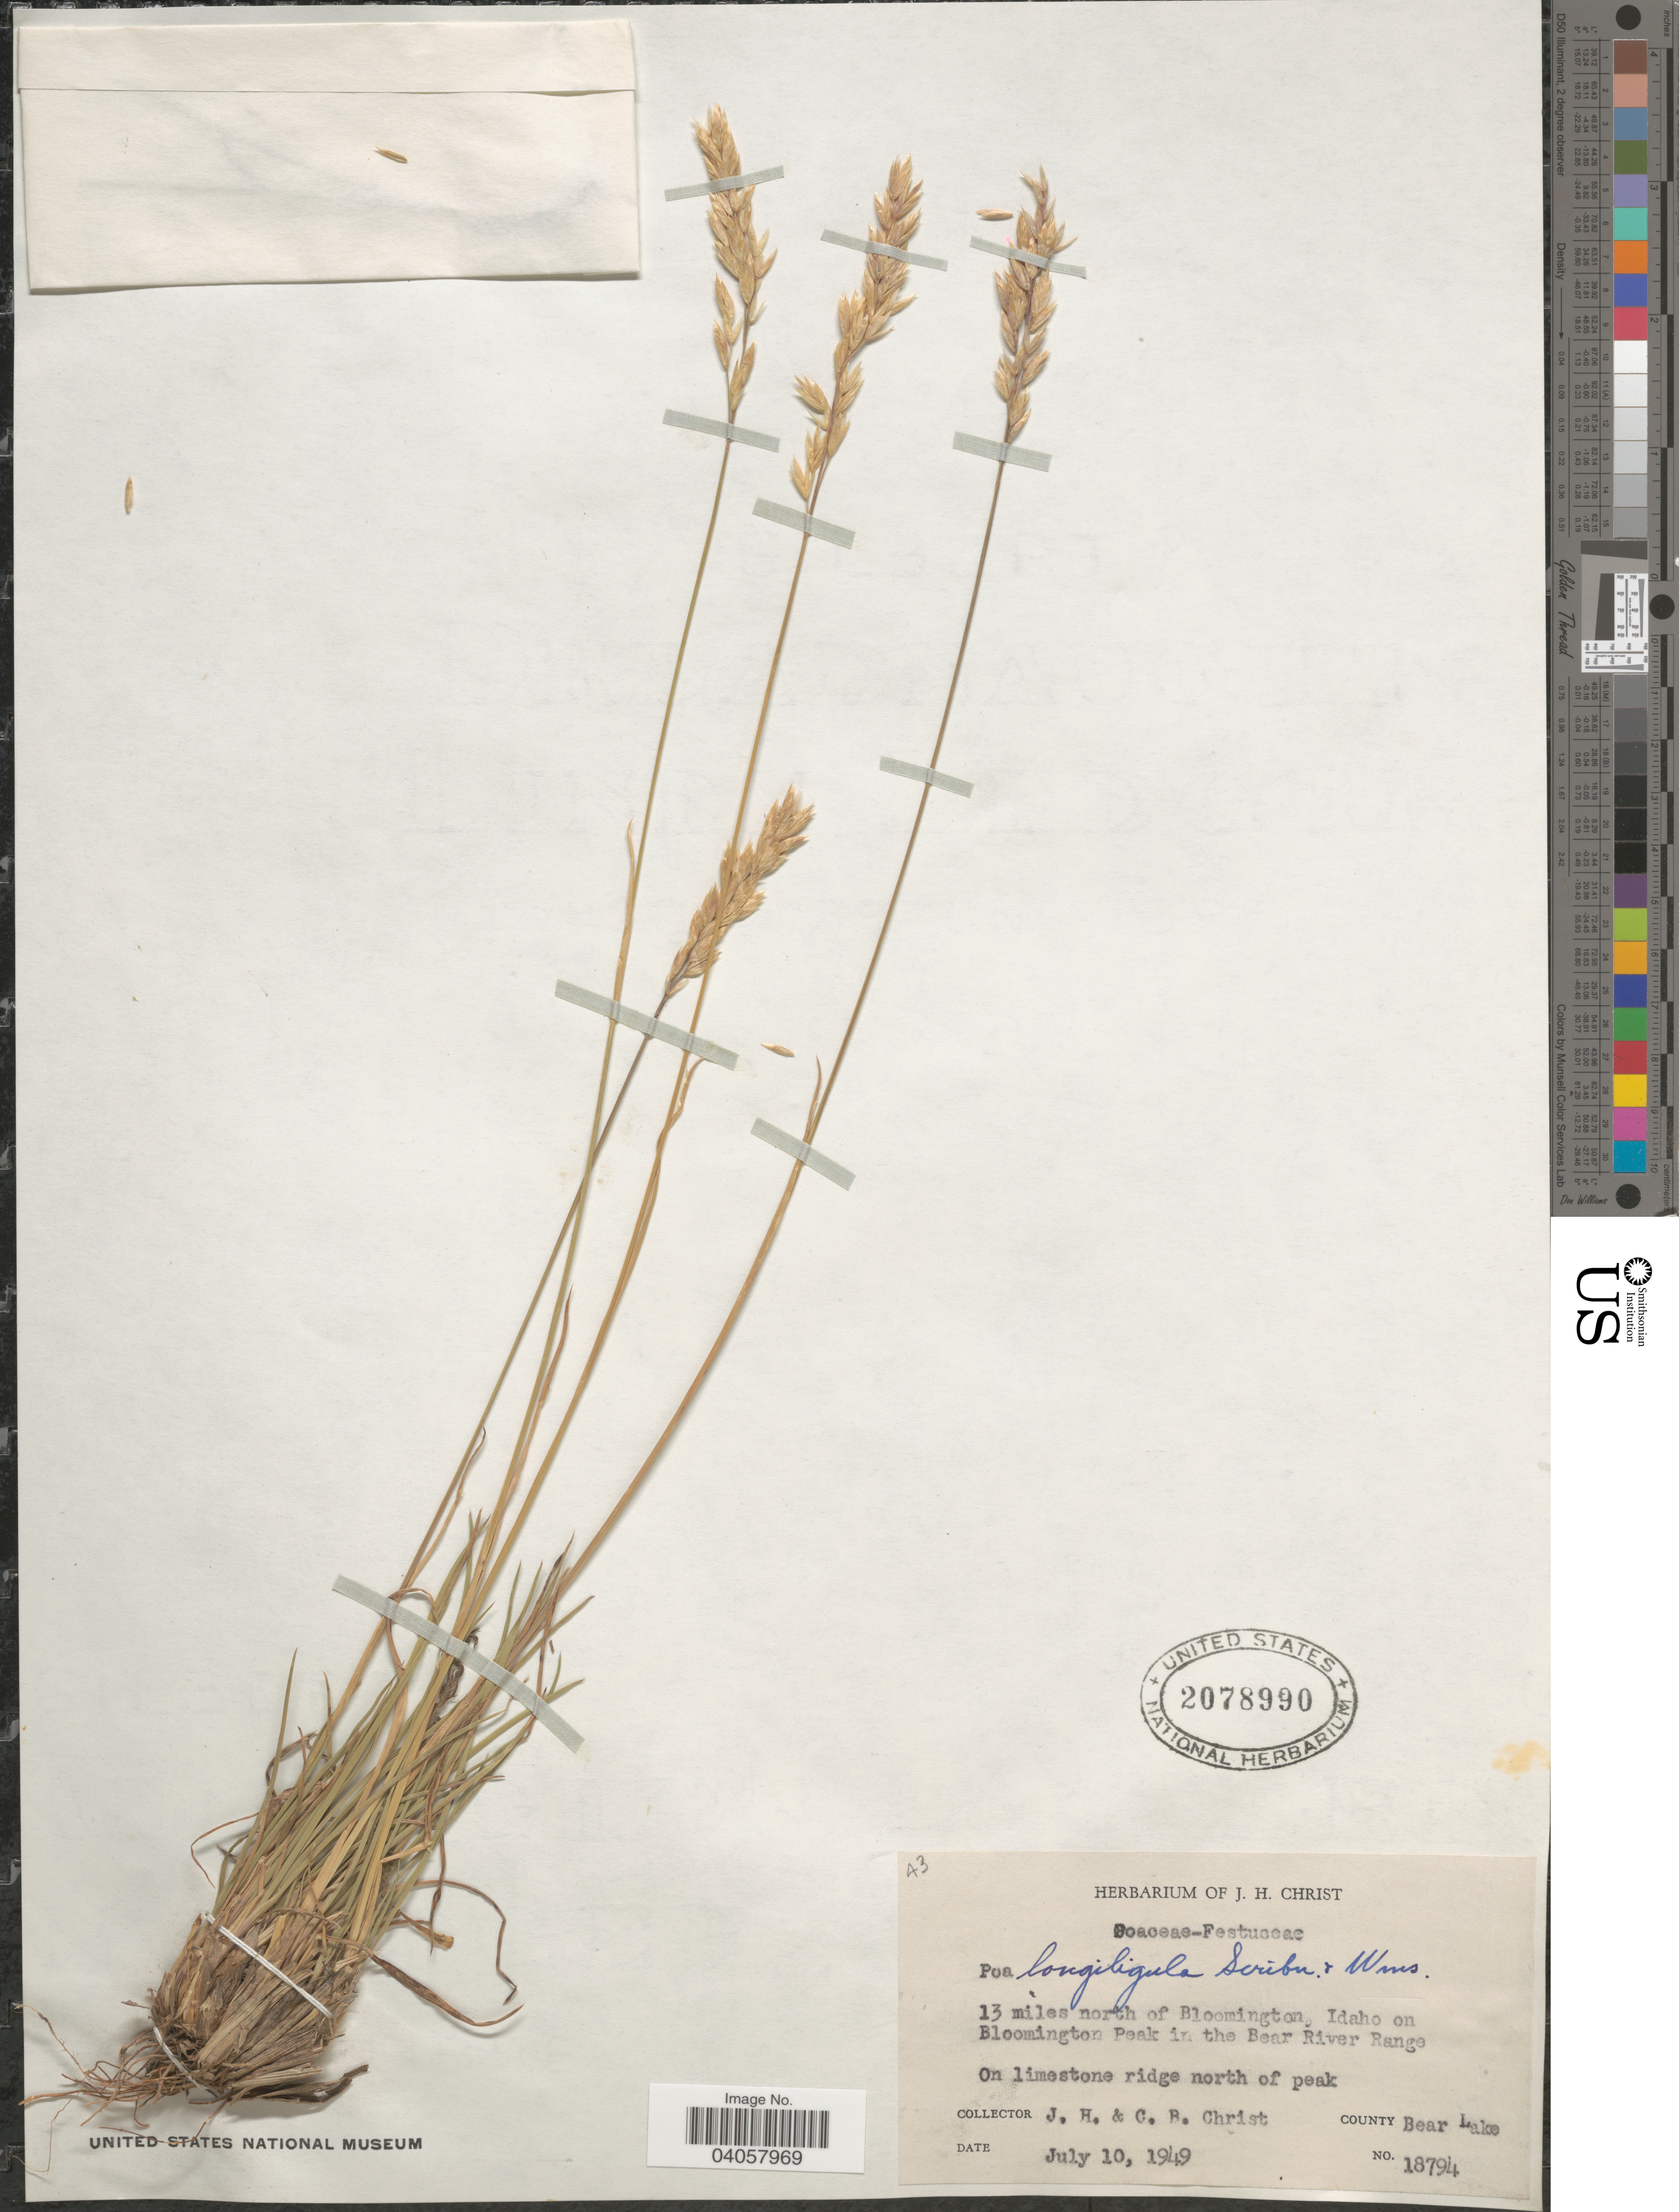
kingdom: Plantae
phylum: Tracheophyta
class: Liliopsida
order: Poales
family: Poaceae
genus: Poa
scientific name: Poa fendleriana subsp. longiligula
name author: (Scribn. & T.A. Williams) Soreng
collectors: J. H. Christ & C. Christ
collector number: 18794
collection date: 1949-07-10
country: United States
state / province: Idaho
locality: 13 miles north of Bloomington, Idaho and Bloomington Peak in the Bear River Range. On limestone ridge north of peak. County Bear Lake.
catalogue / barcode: US 2078990